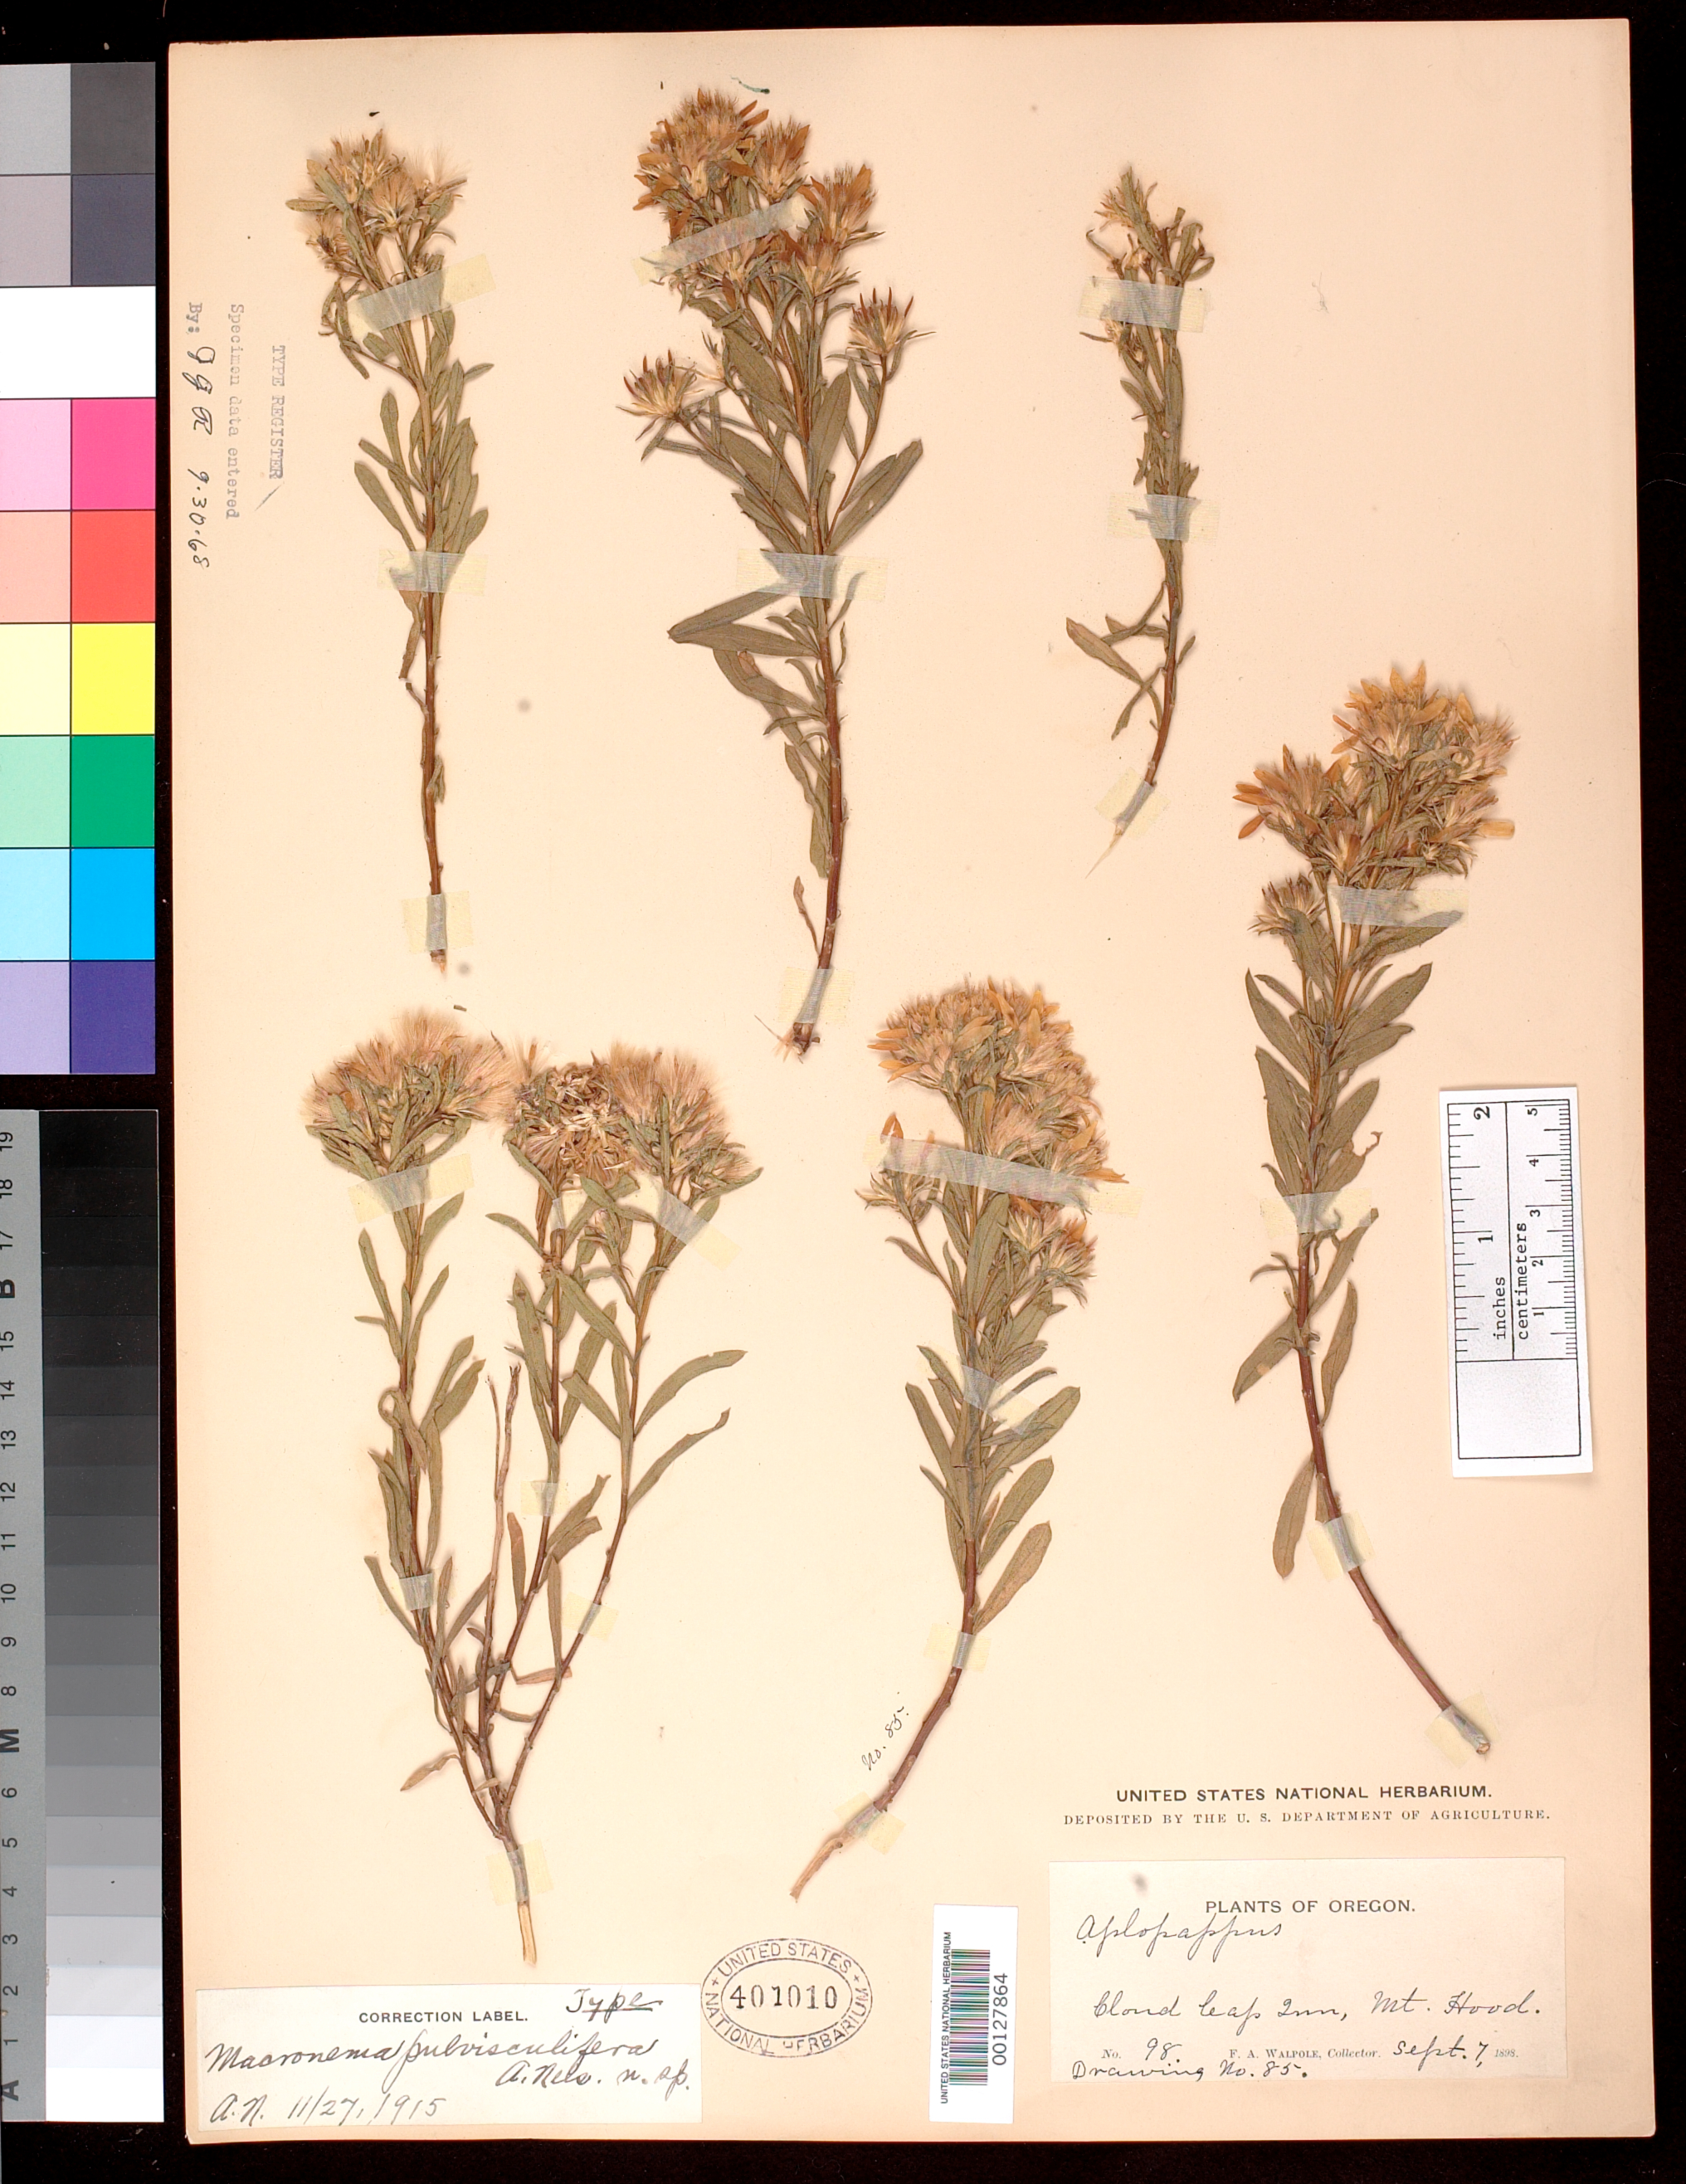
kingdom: Plantae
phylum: Tracheophyta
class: Magnoliopsida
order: Asterales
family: Asteraceae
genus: Macronema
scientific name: Macronema pulvisculifera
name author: A. Nelson & J.F. Macbr.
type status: Holotype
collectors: F. Walpole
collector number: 98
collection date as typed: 07 Sep 1898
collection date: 1898-09-07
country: United States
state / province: Oregon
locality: Mt. Hood.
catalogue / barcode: US 401010